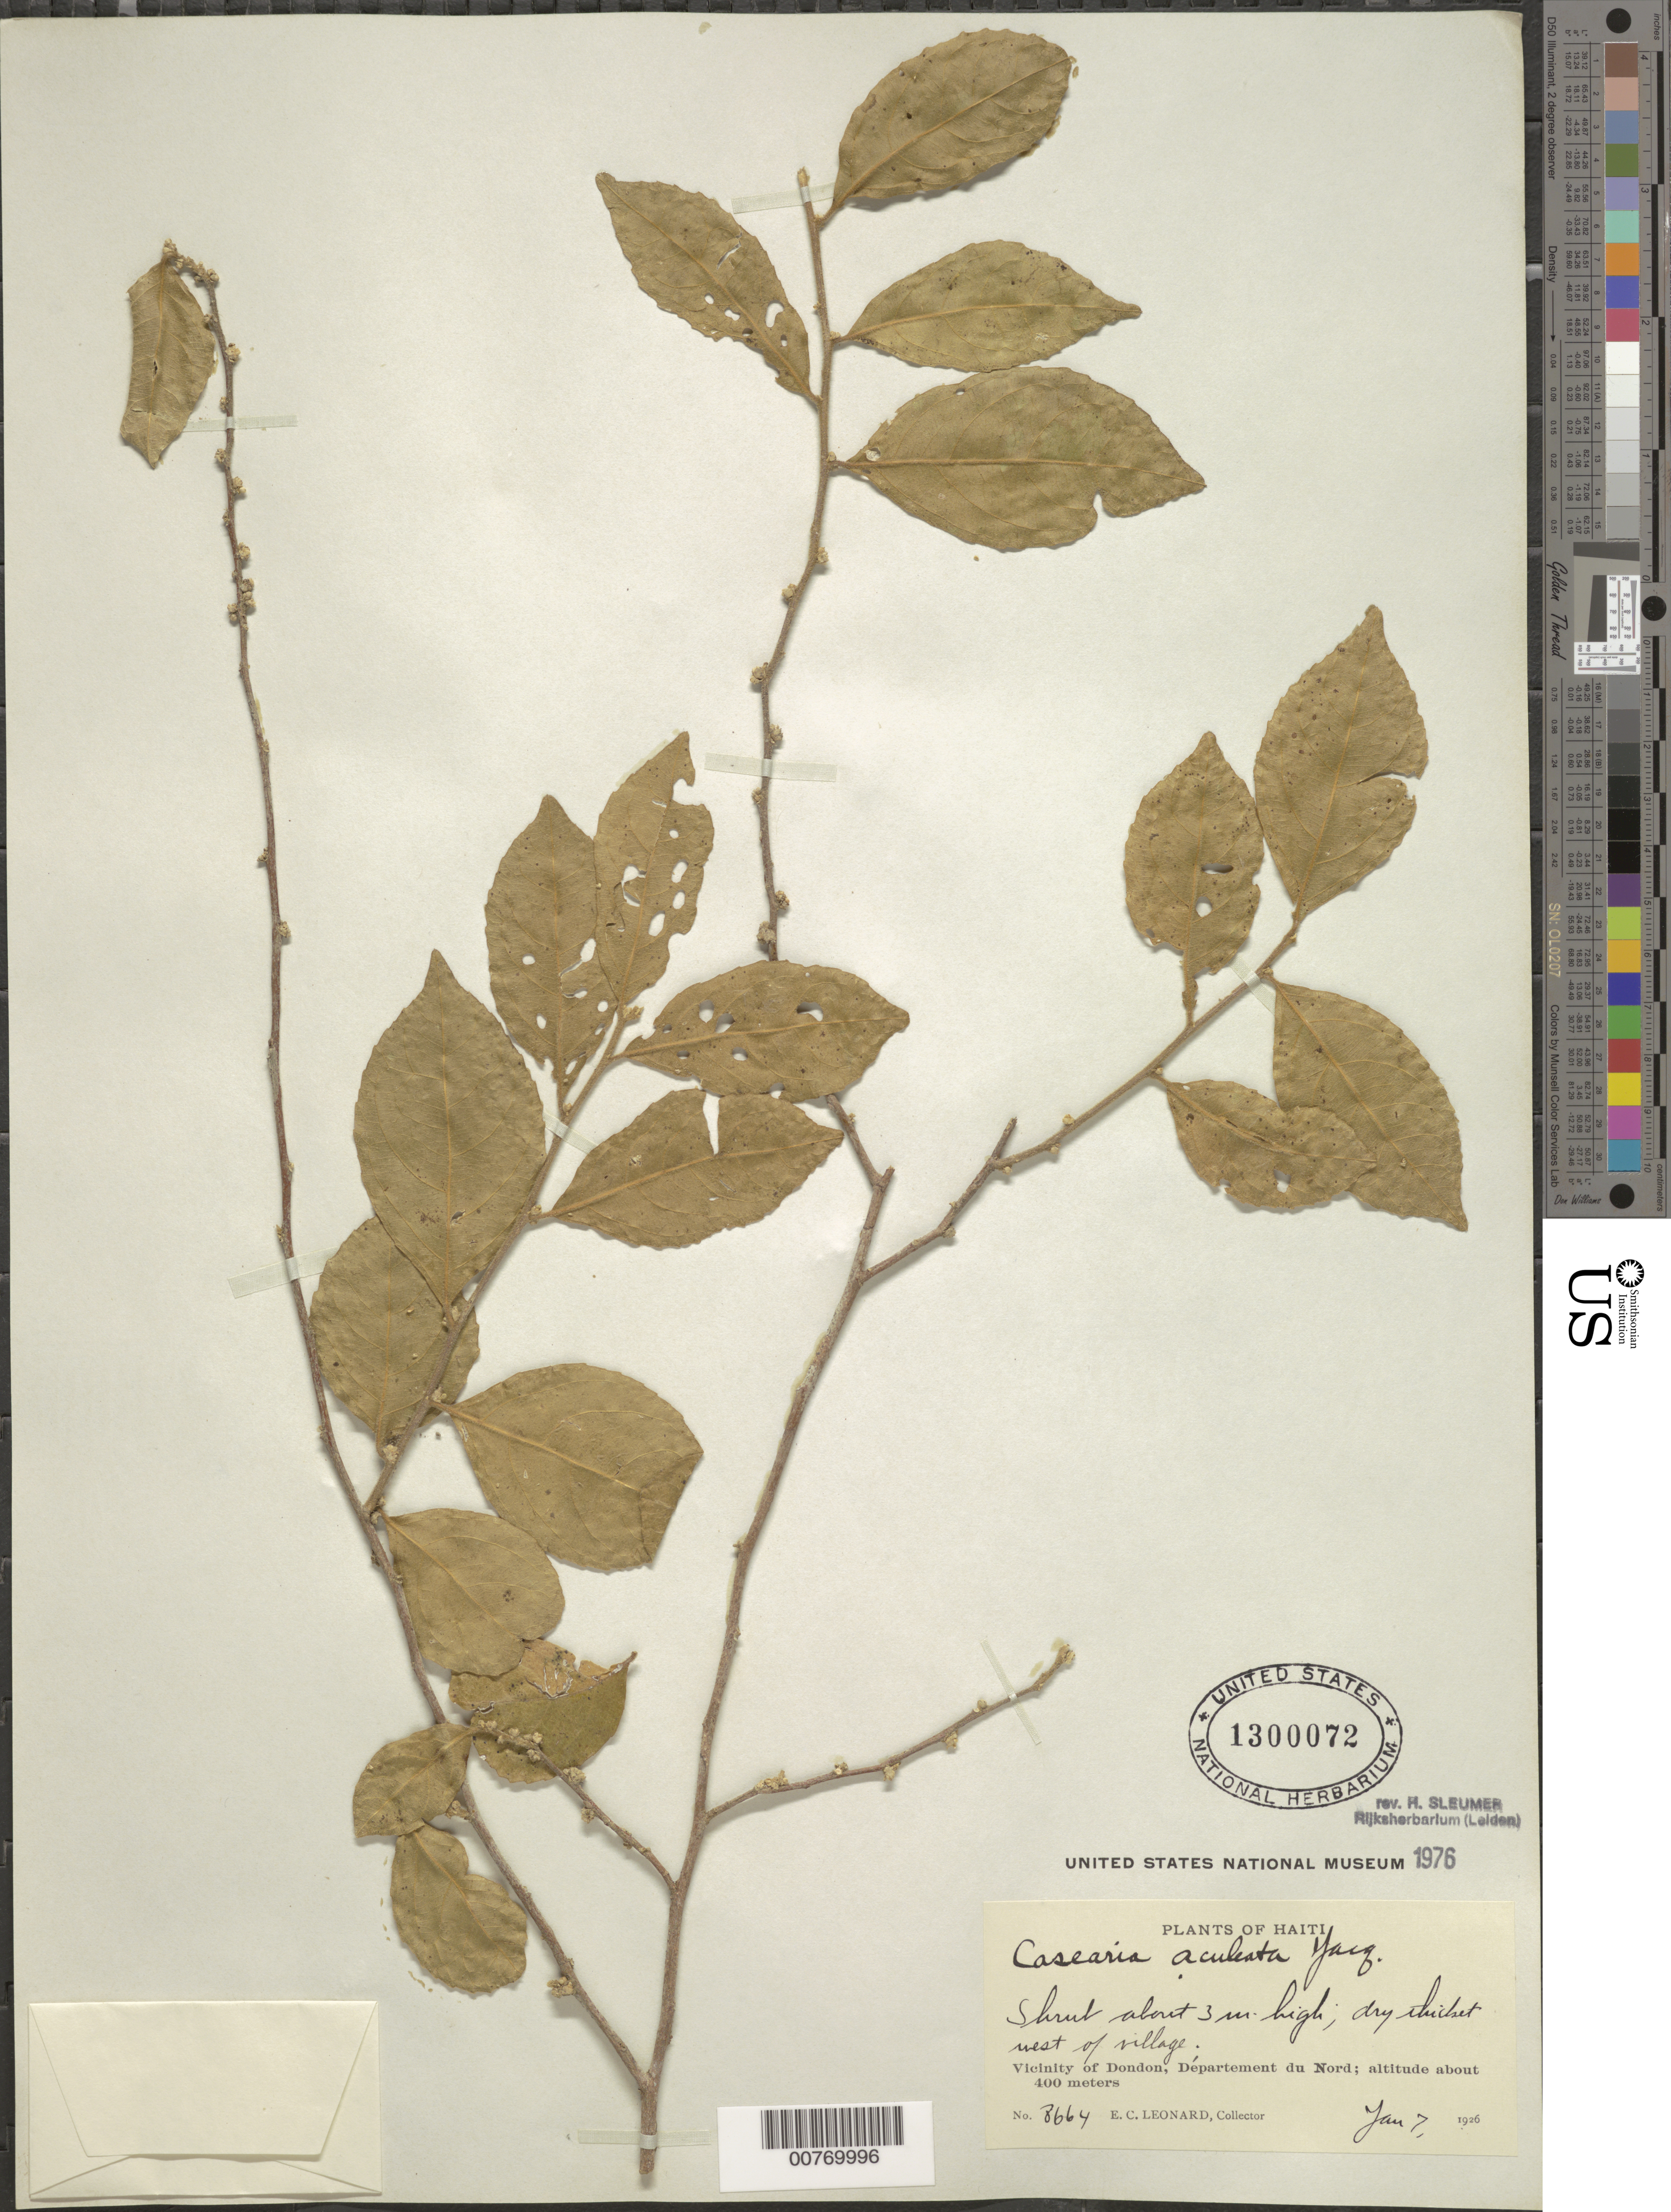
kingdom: Plantae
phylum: Tracheophyta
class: Magnoliopsida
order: Malpighiales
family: Salicaceae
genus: Casearia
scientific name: Casearia aculeata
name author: Jacq.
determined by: Sleumer, H. O.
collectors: E. C. Leonard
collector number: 8664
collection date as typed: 07 Jan 1926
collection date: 1926-01-07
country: Haiti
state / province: Nord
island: Hispaniola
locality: Vicinity of Dondon, Department of Nord, west of village.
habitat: Dry thicket.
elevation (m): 400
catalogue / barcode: US 1300072